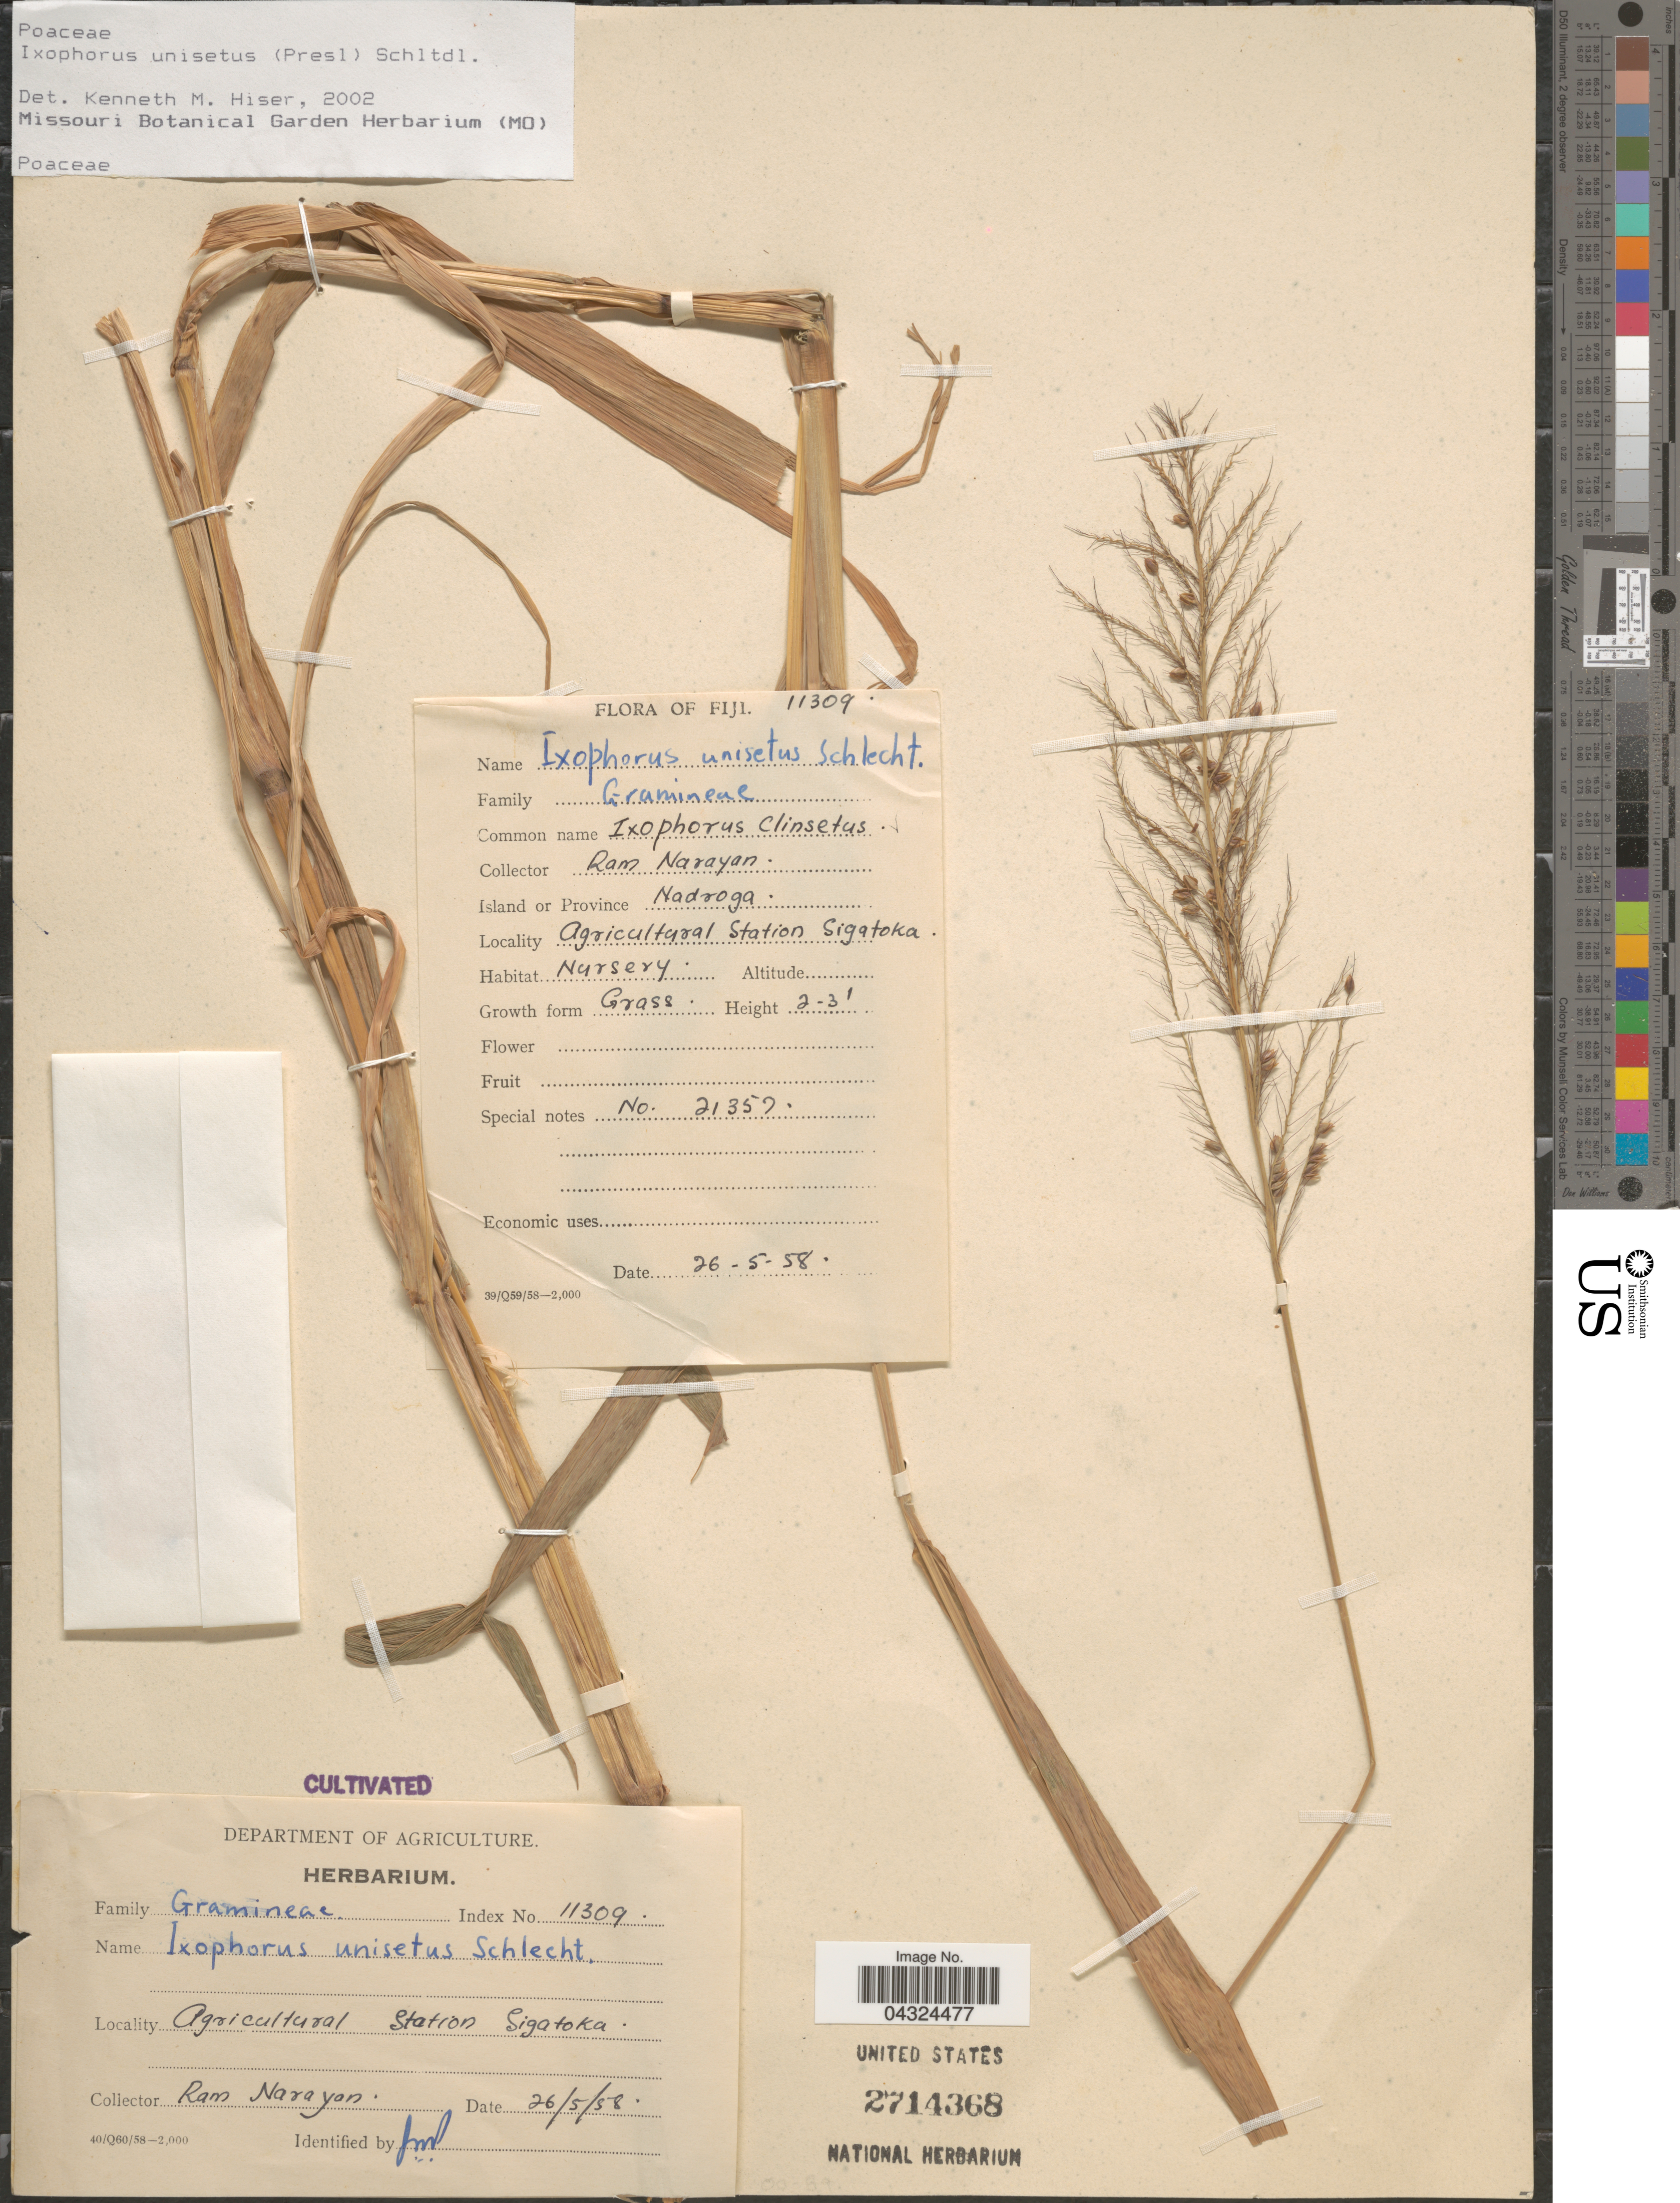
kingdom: Plantae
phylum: Tracheophyta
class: Liliopsida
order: Poales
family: Poaceae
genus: Ixophorus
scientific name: Ixophorus unisetus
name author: (J. Presl) Schltdl.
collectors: R. Narayan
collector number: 11309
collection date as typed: Transcribed d/m/y: 26/5/58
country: Fiji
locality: Agricultural Station Sigatoka. Nursery.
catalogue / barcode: US 2714368